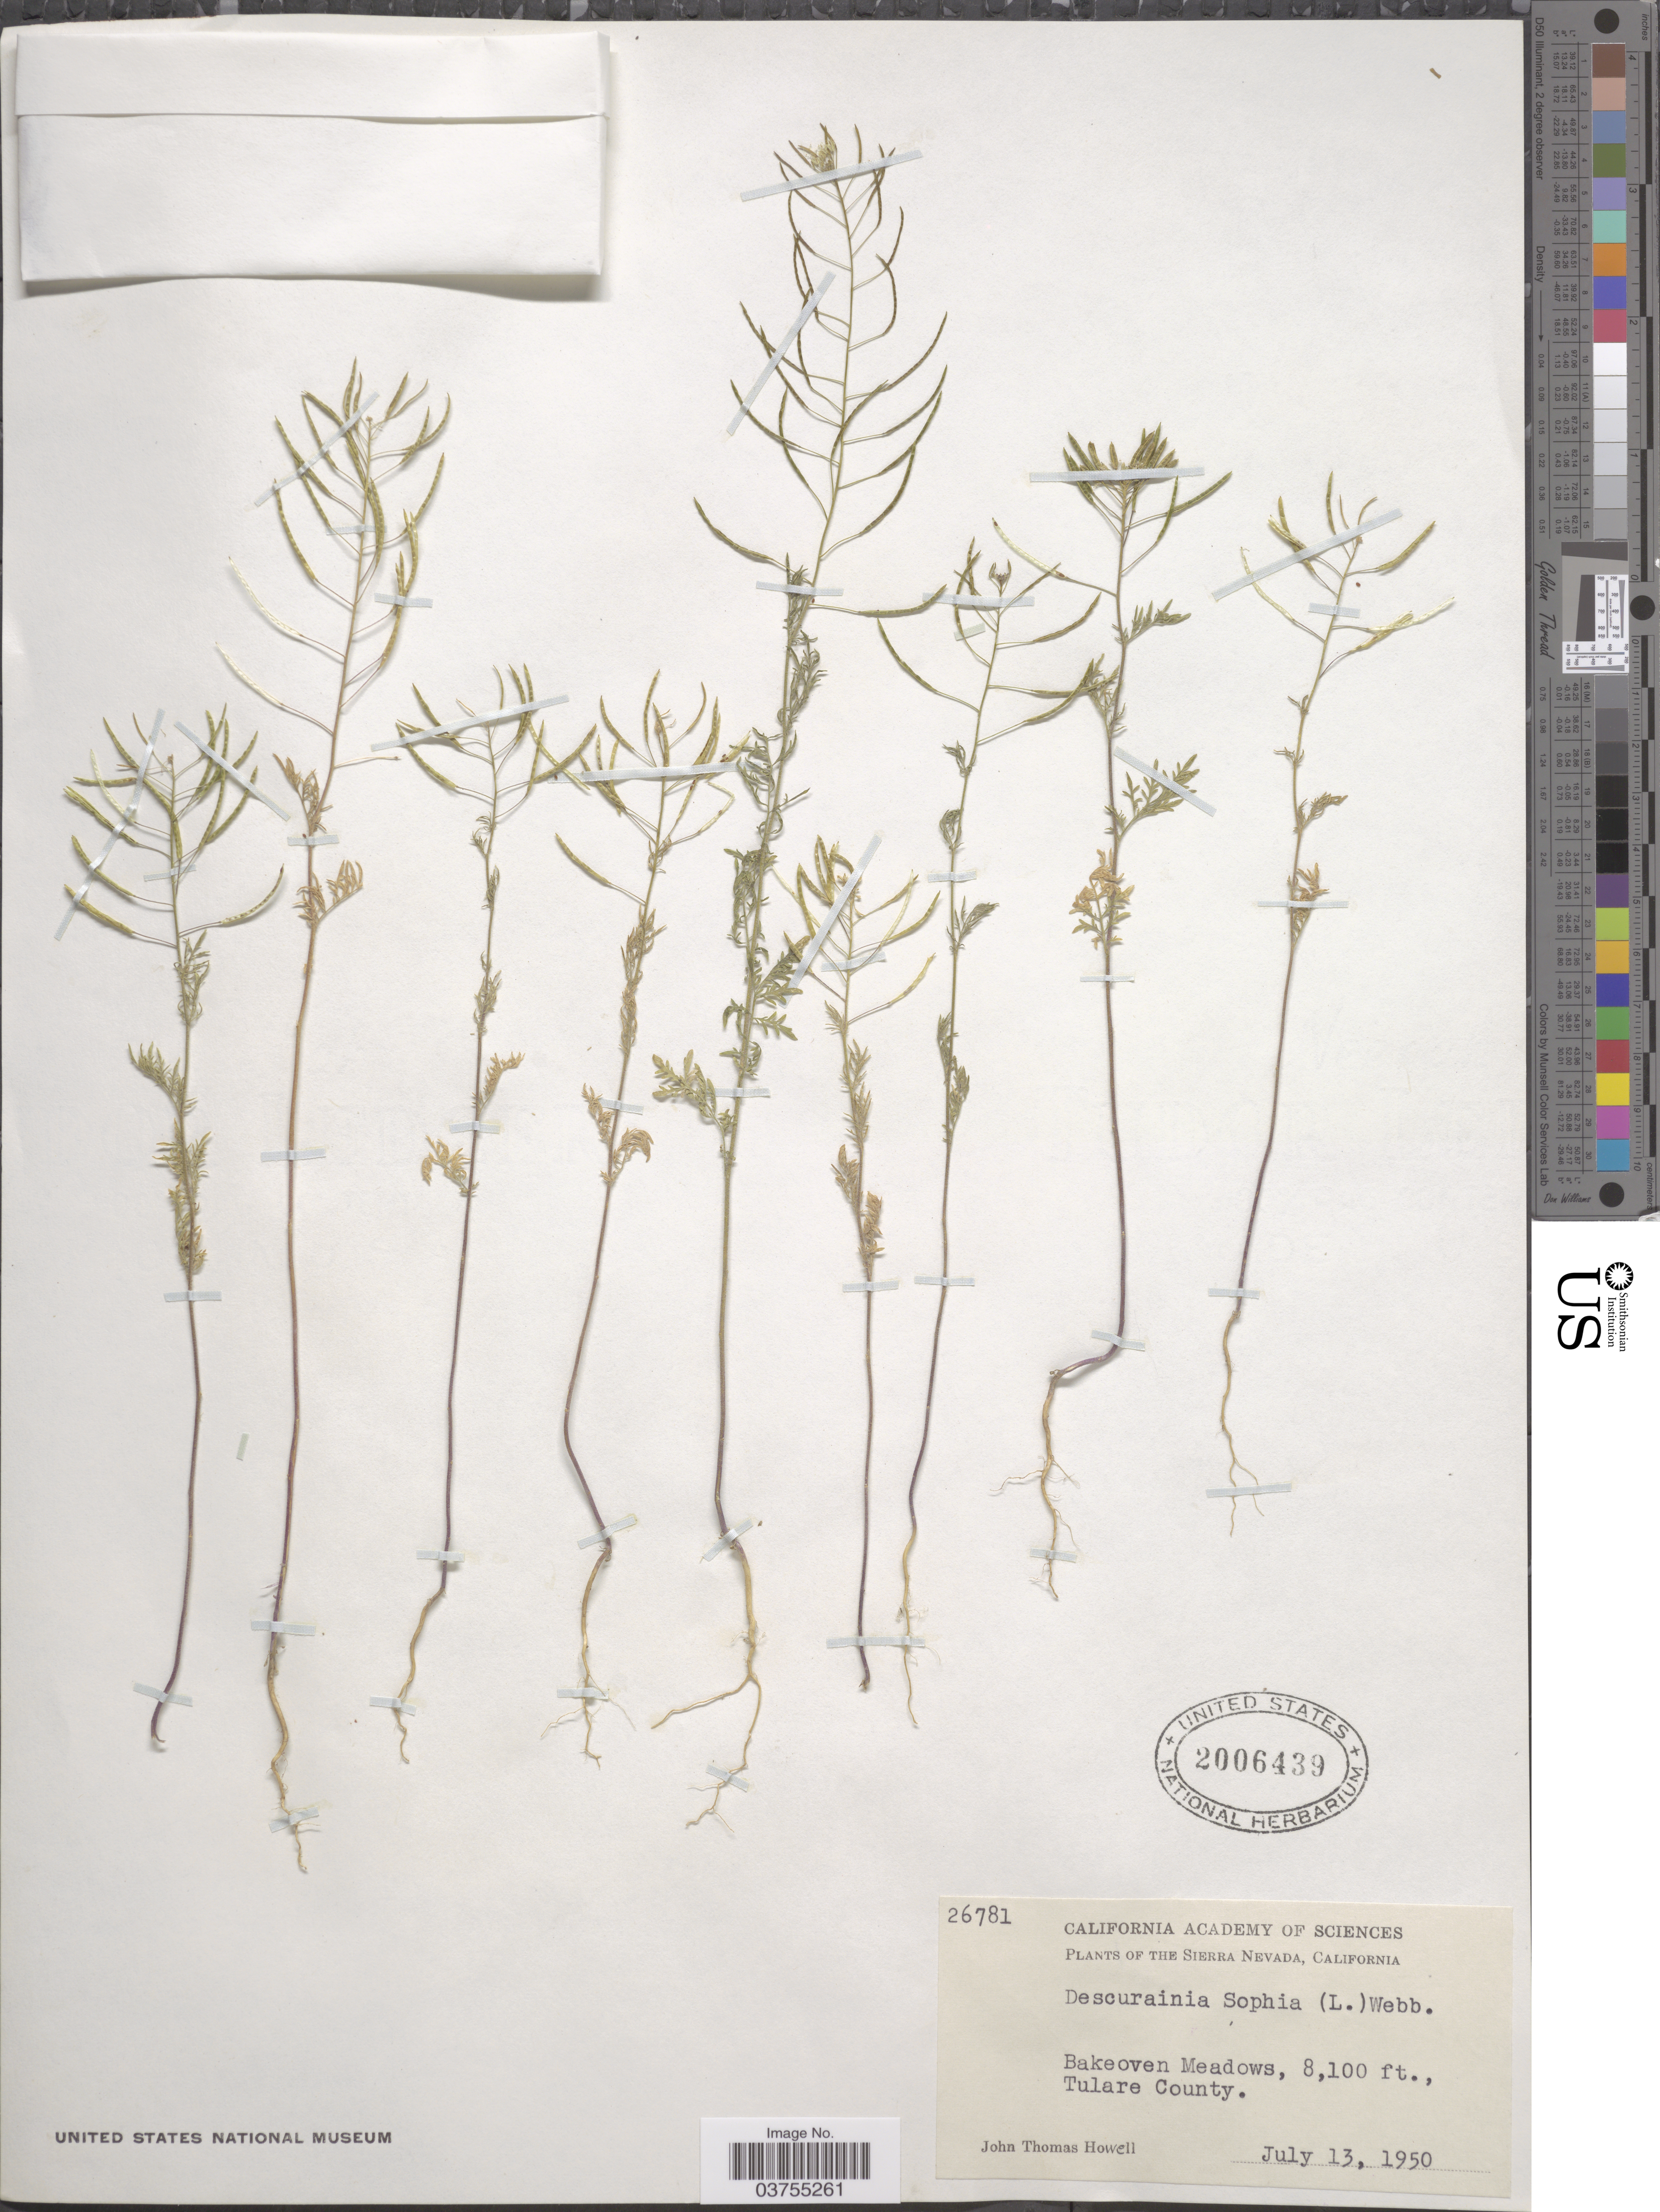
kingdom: Plantae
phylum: Tracheophyta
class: Magnoliopsida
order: Brassicales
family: Brassicaceae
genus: Descurainia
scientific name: Descurainia sophia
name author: (L.) Webb ex Prantl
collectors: J. T. Howell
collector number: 26781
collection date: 1950-07-13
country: United States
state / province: California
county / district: Tulare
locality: The Sierra Nevada. Bakeoven Meadows, Tulare County.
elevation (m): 2469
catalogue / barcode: US 2006439